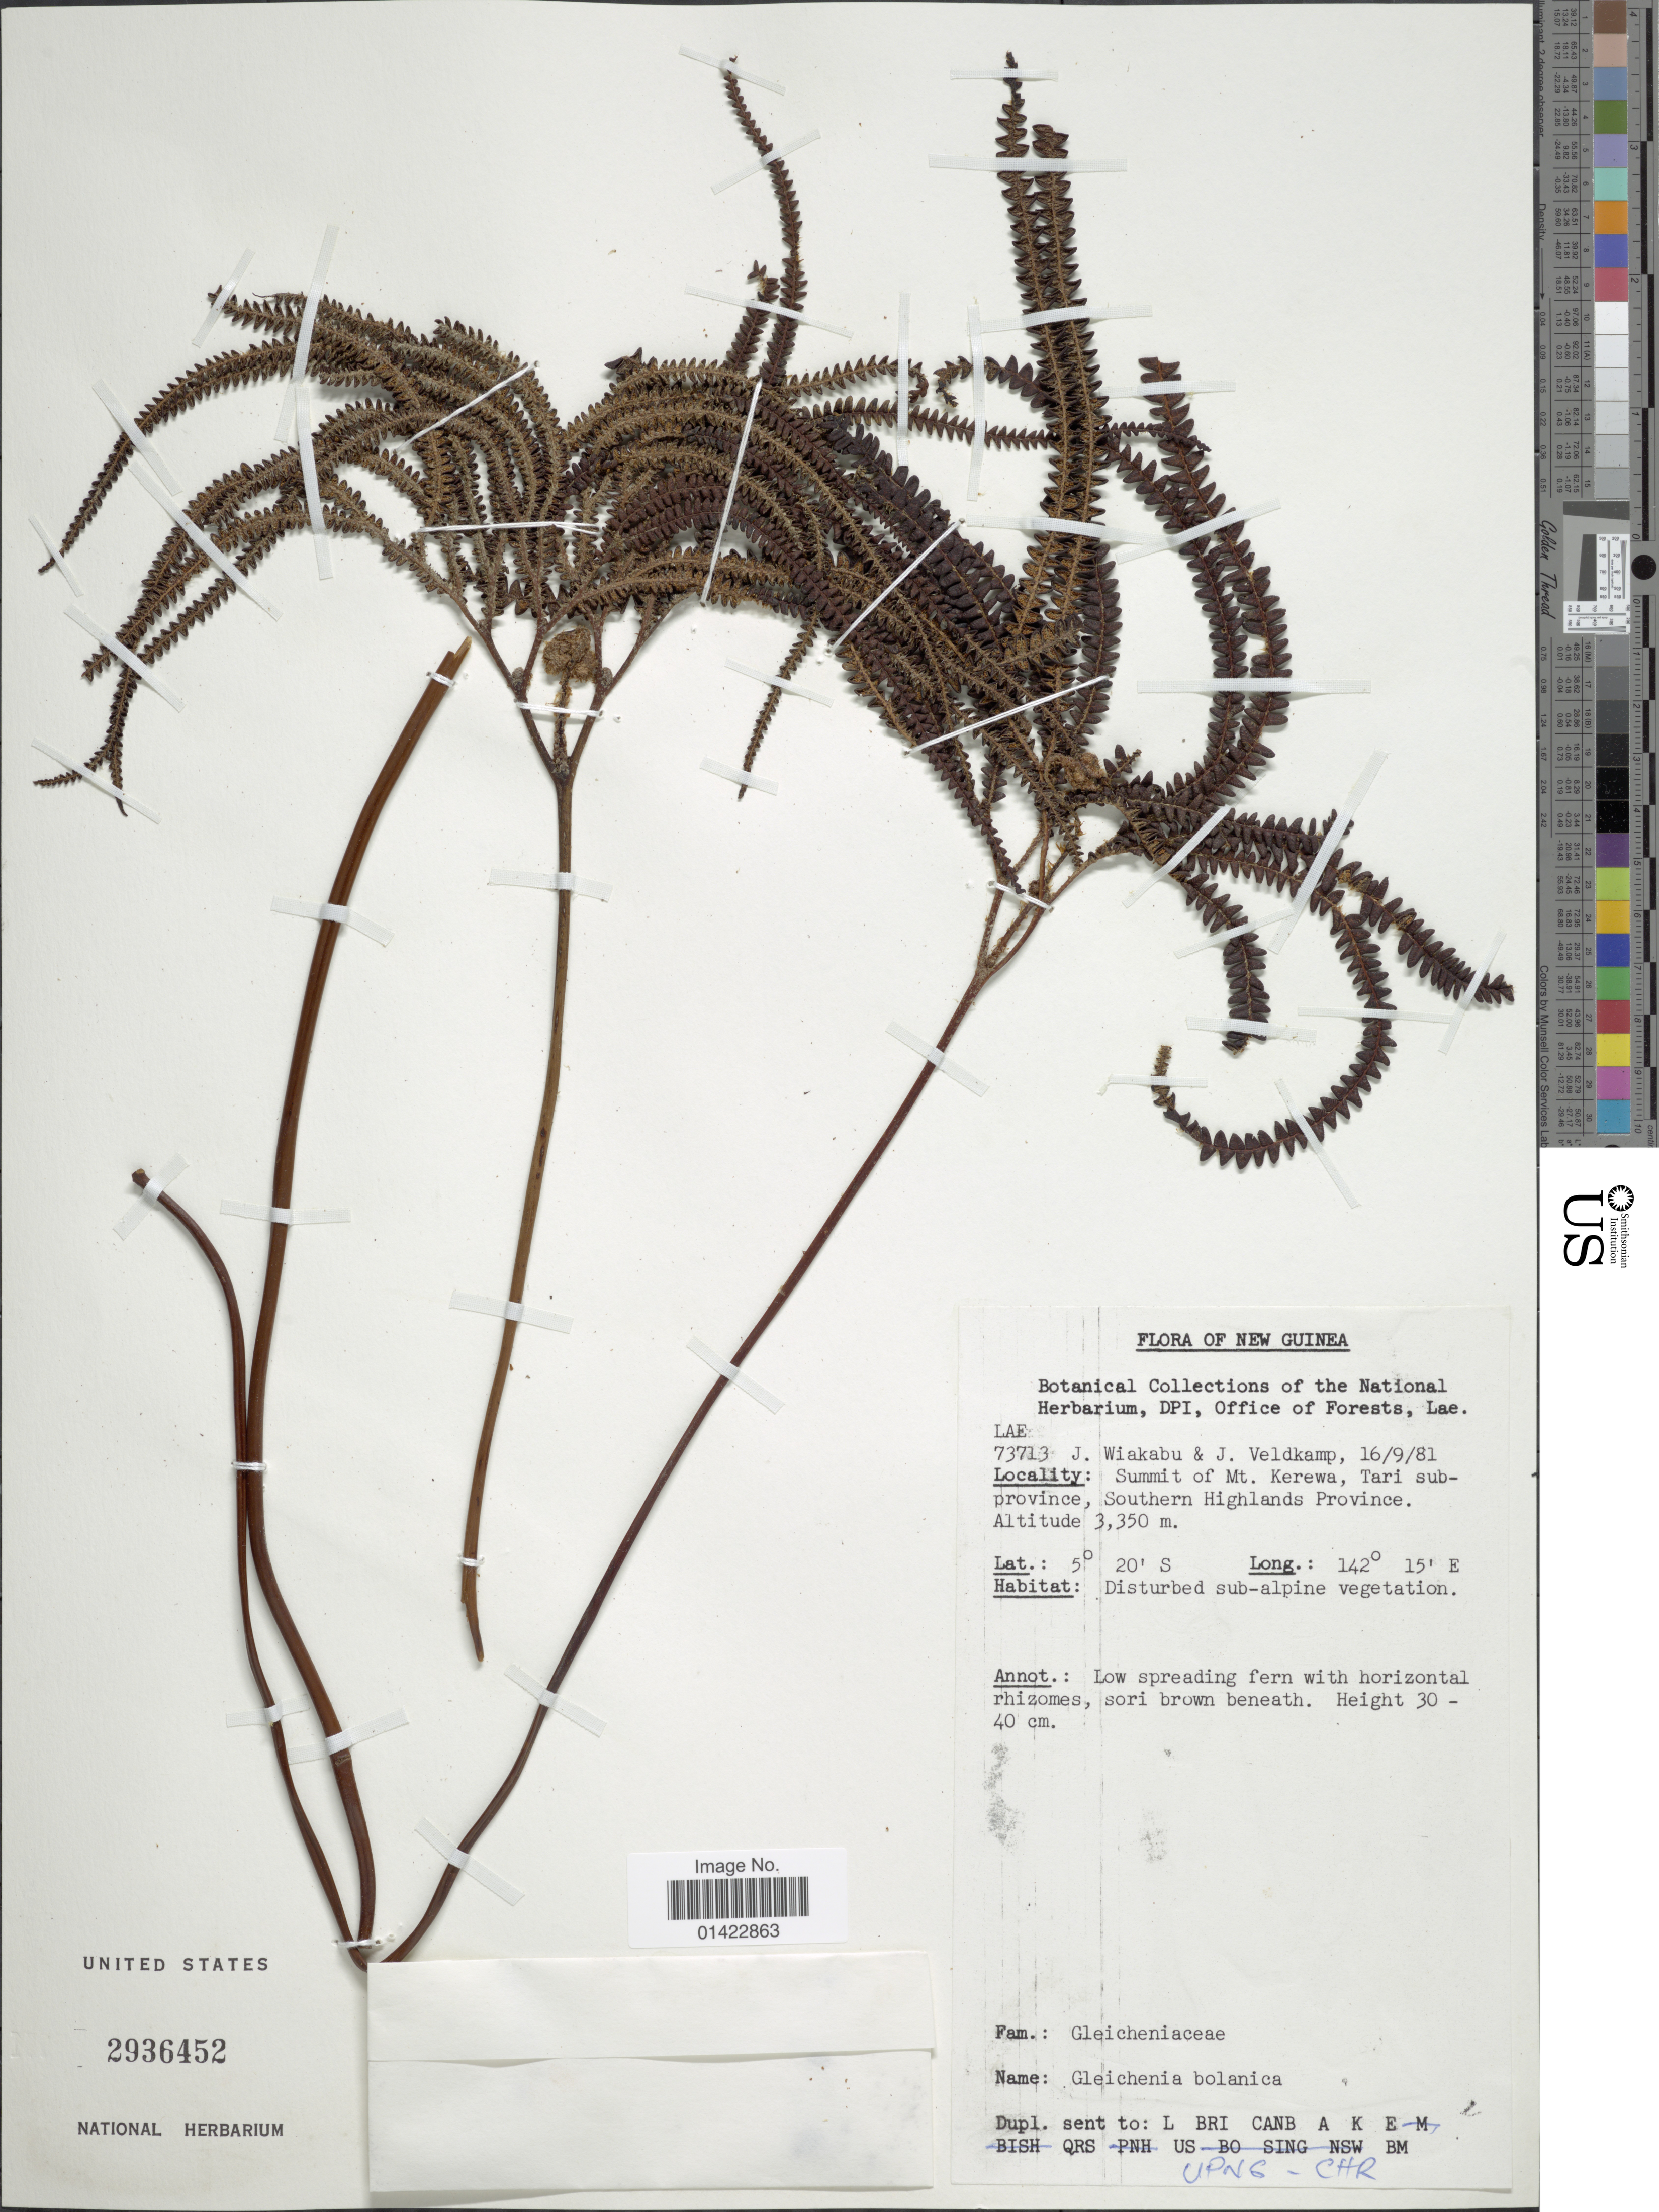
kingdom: Plantae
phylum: Tracheophyta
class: Polypodiopsida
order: Gleicheniales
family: Gleicheniaceae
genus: Sticherus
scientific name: Sticherus bolanicus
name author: (Rosenst.) Copel.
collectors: J. Wiakabu & J. F. Veldkamp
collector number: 73713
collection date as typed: Transcribed d/m/y: 16/9/81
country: Papua New Guinea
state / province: Southern Highlands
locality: New Guinea. Summit of Mt. Kerewa, Tari sub-province.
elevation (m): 3350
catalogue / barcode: US 2936452